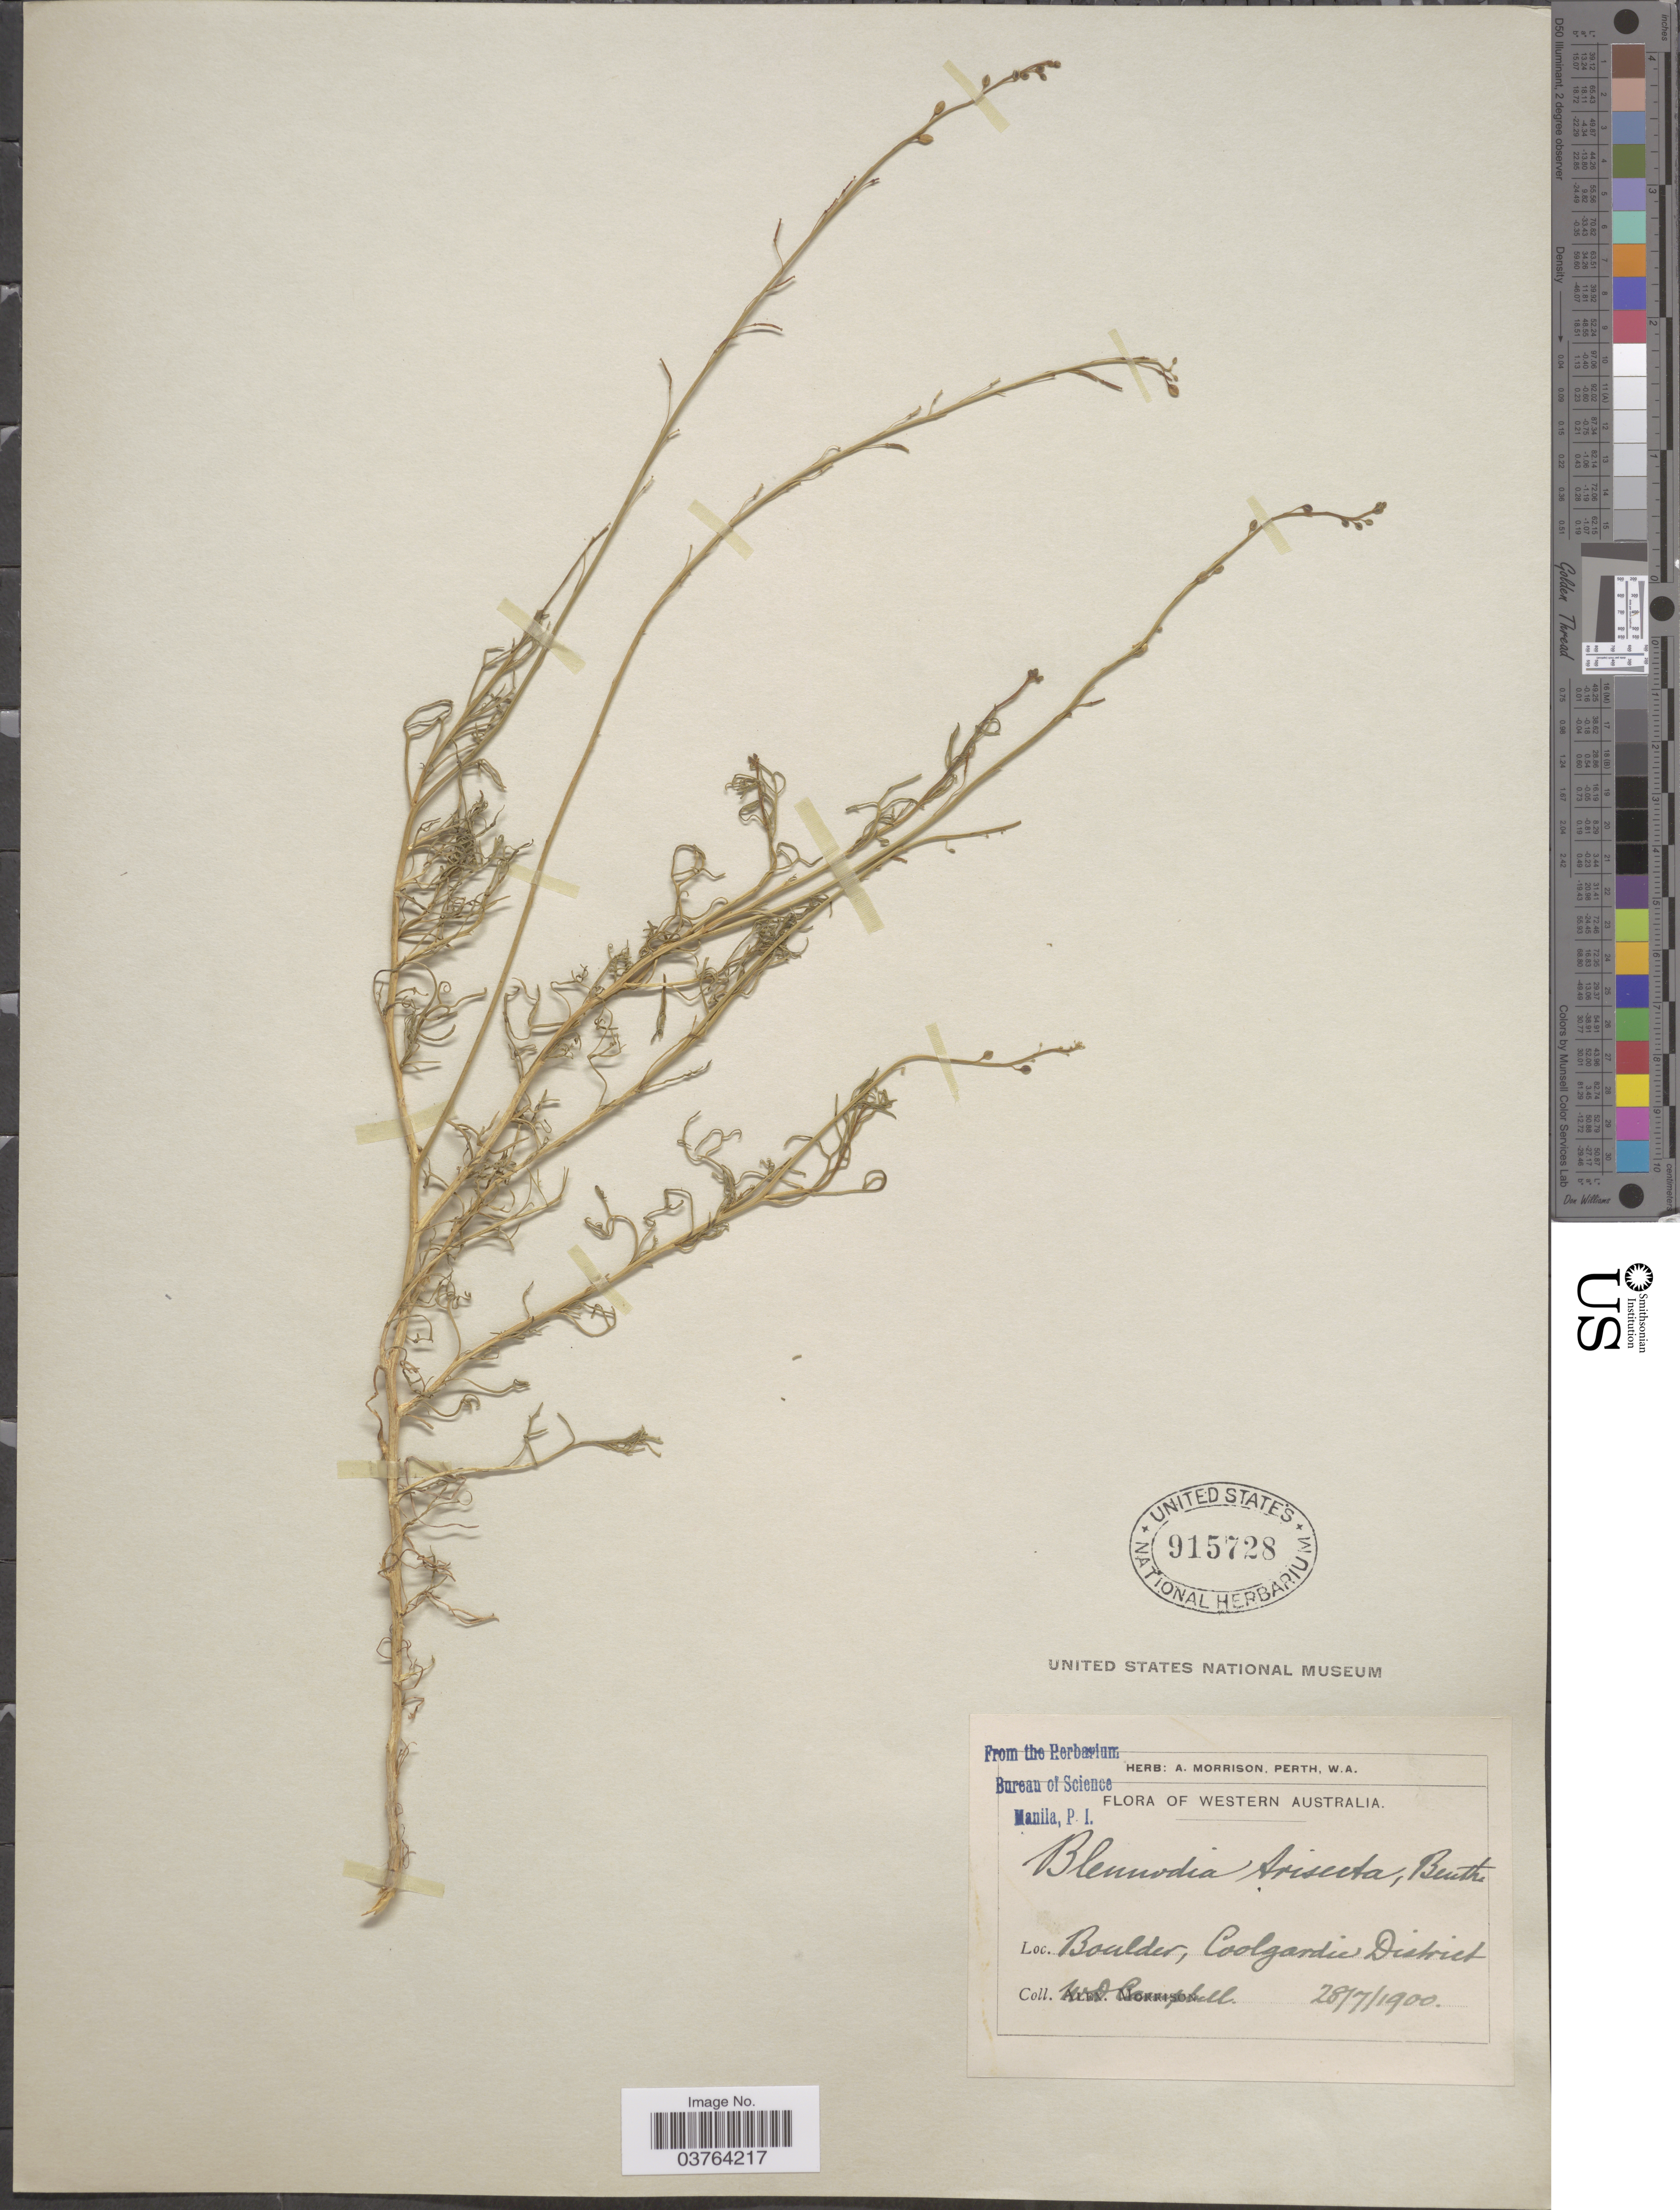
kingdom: Plantae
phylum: Tracheophyta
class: Magnoliopsida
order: Brassicales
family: Brassicaceae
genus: Blennodia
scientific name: Blennodia trisecta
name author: Benth.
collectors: W. D. Campbell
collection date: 1900-07-28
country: Australia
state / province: Western Australia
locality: Boulder, Coolgardie District.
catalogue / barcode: US 915728